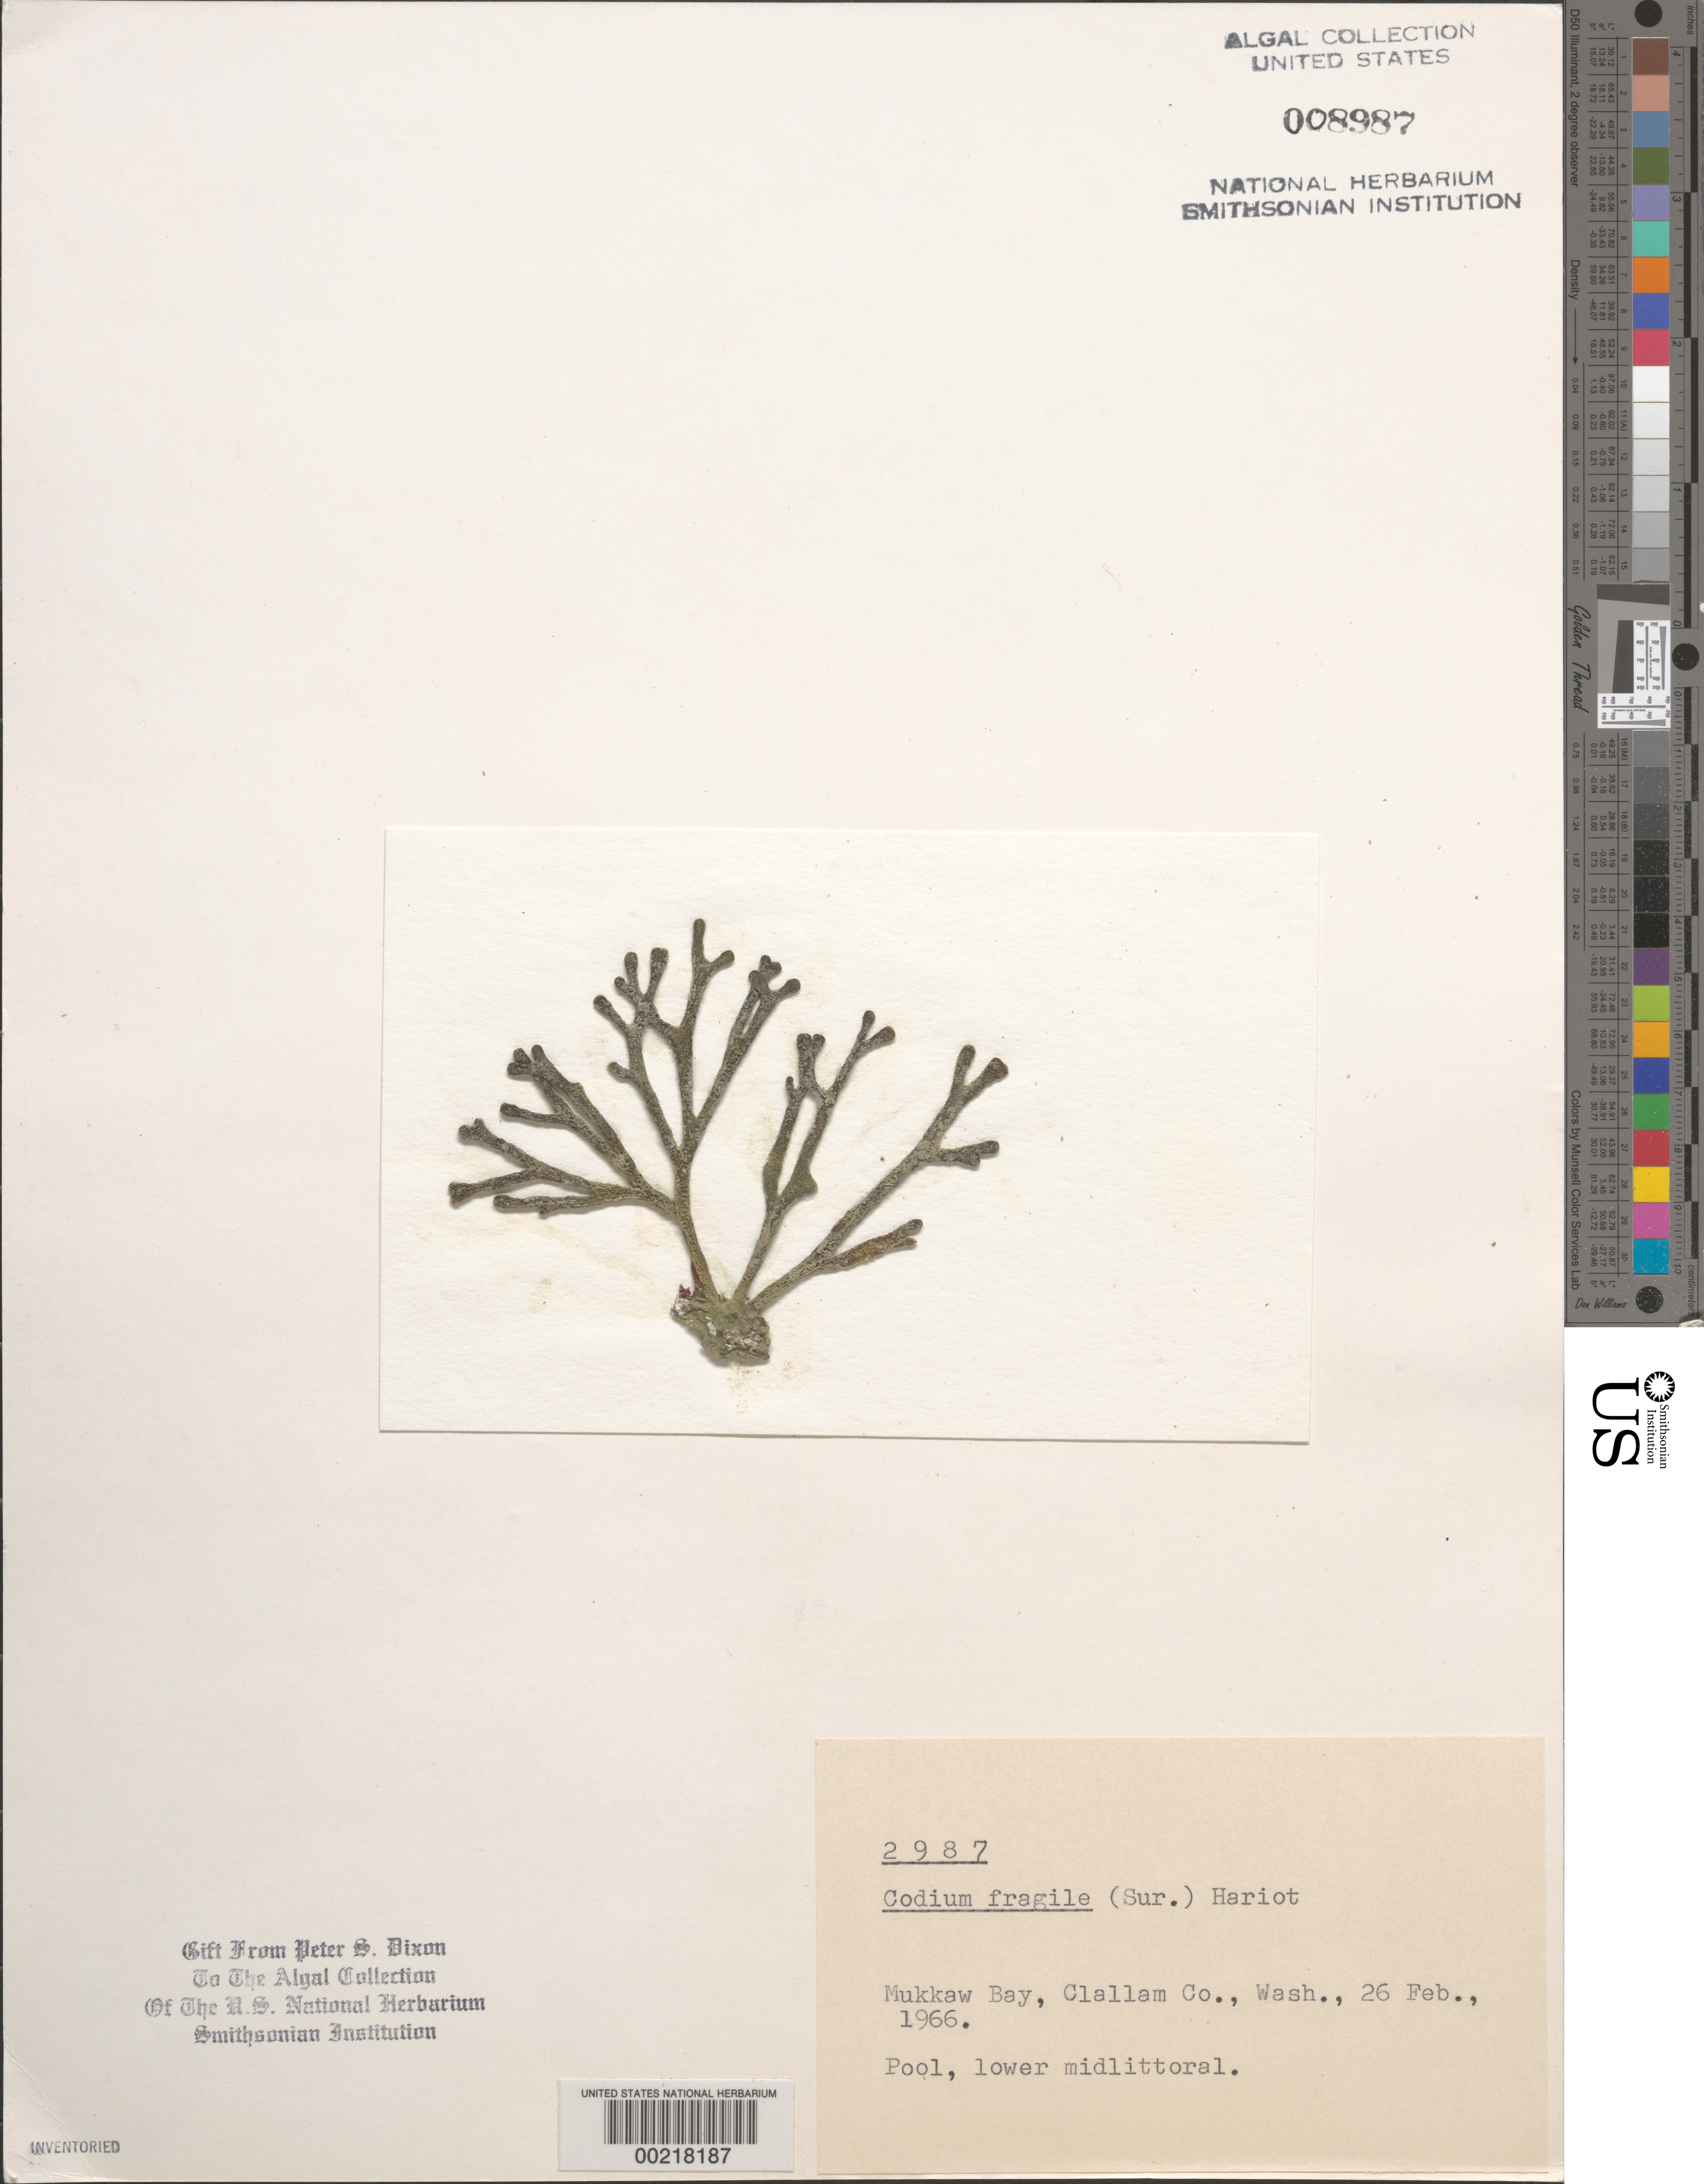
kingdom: Plantae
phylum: Chlorophyta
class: Ulvophyceae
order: Bryopsidales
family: Codiaceae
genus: Codium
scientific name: Codium fragile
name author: (Suringar) P. Hariot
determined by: Dixon, P. S.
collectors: P. S. Dixon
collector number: PSD 2987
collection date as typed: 26 Feb 1966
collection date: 1966-02-26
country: United States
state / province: Washington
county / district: Clallam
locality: Mukkaw Bay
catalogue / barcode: US 8987